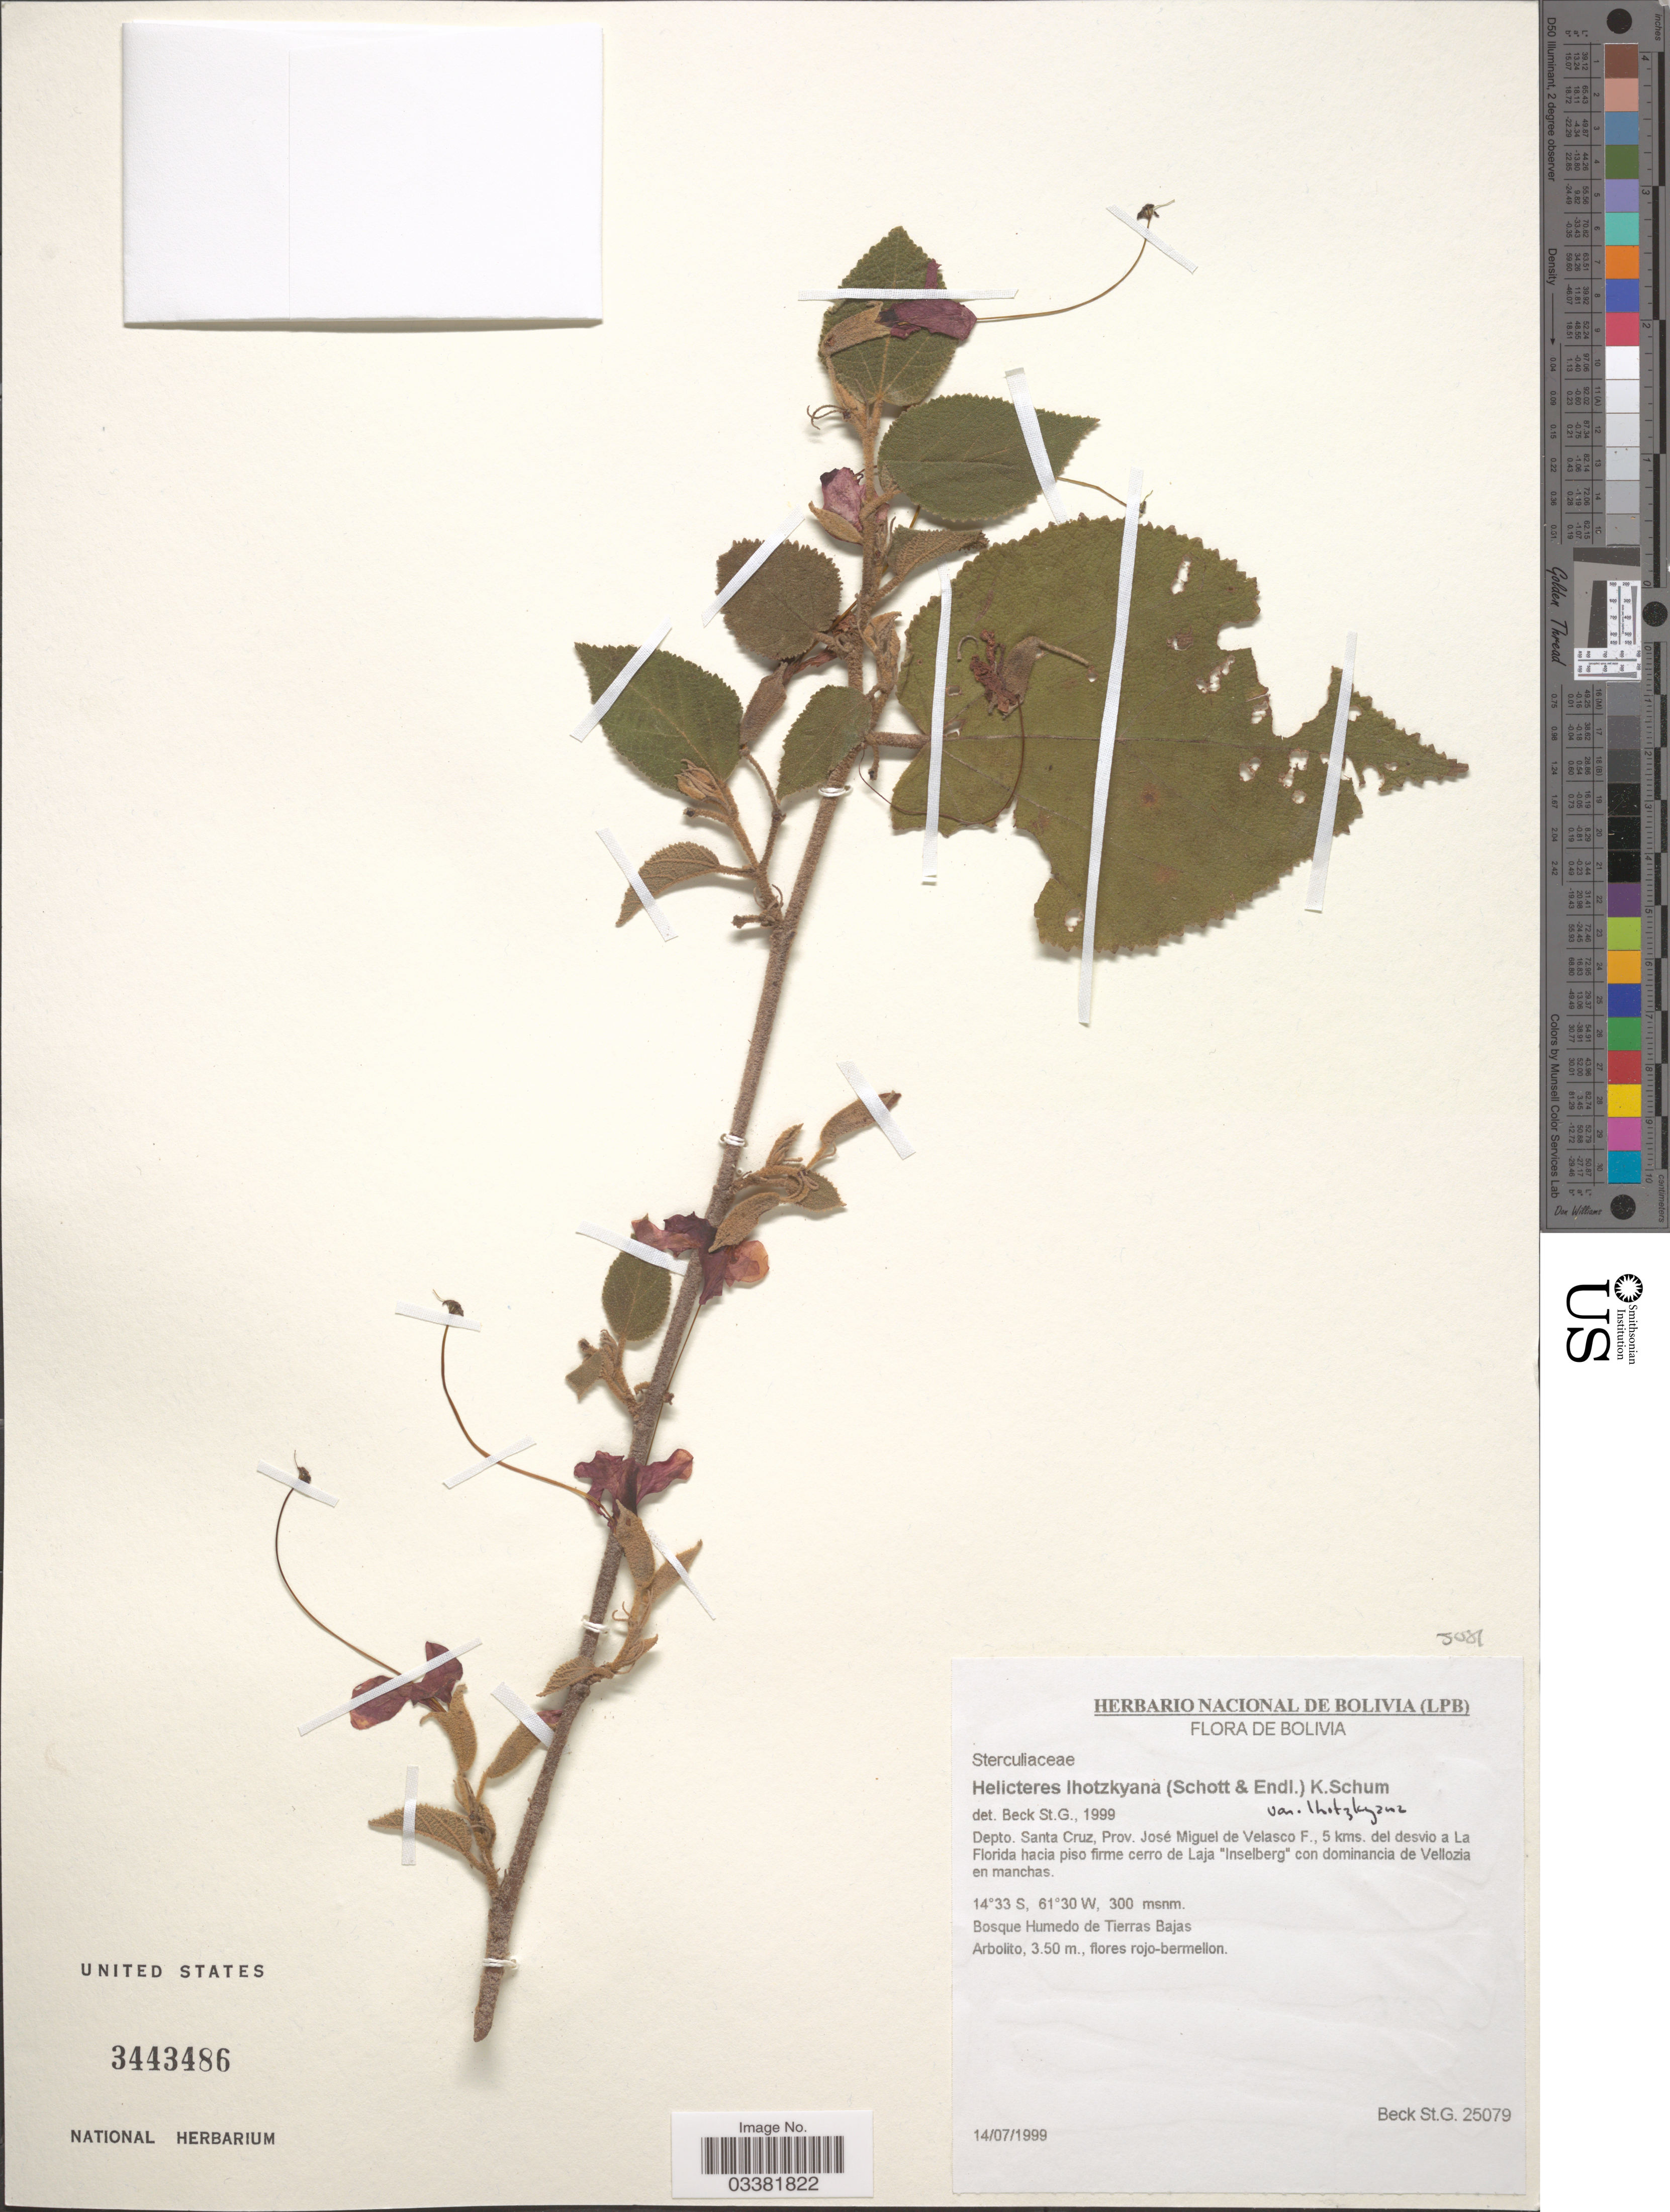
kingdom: Plantae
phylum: Tracheophyta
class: Magnoliopsida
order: Malvales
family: Malvaceae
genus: Helicteres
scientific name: Helicteres lhotzkyana var. lhotzkyana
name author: K. Schum.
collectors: S. G. Beck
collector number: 25079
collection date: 1999-07-14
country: Bolivia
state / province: Santa Cruz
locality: Depto. Santa Cruz, Prov. José Miguel de Velasco F., 5 kms. del desvio a La Florida hacia piso firme cerro de Laja "Inselberg" con dominancia de Vellozia en manchas.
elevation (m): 300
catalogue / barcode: US 3443486